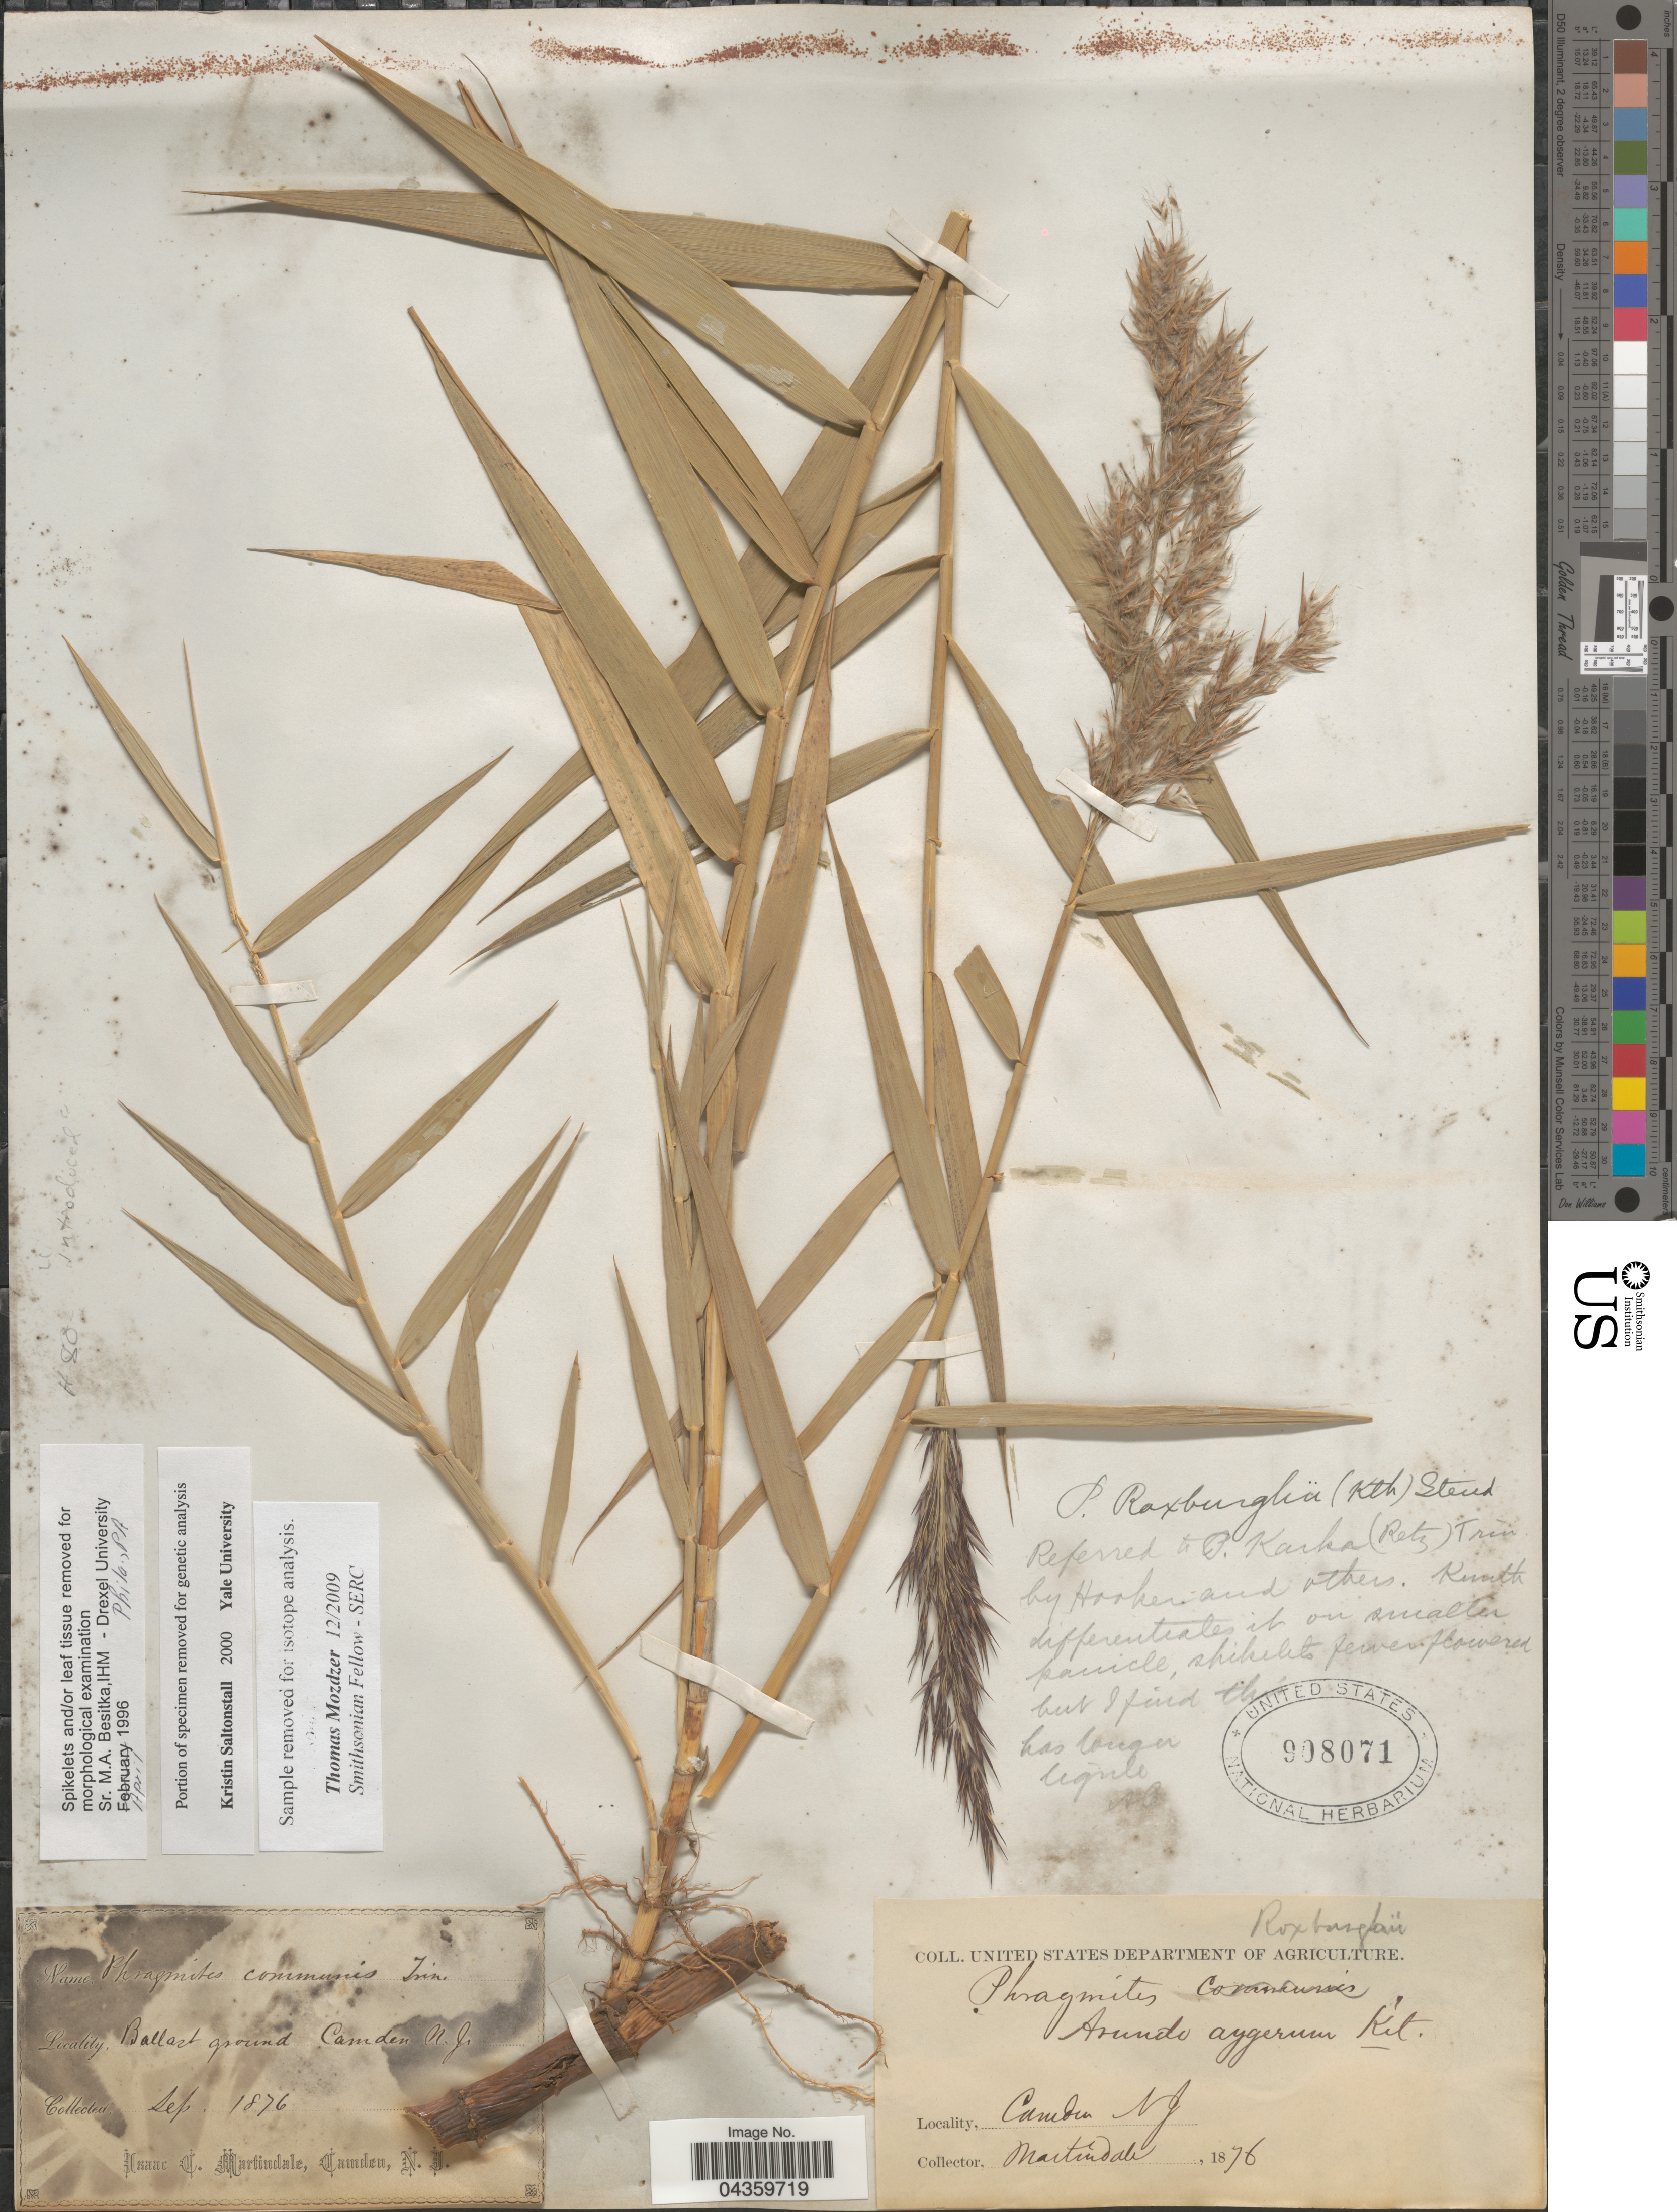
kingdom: Plantae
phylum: Tracheophyta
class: Liliopsida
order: Poales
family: Poaceae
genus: Phragmites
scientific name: Phragmites australis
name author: (Cav.) Trin. ex Steud.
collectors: I. C. Martindale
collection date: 1876-09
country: United States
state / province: New Jersey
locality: Ballast ground, Camden.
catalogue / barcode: US 908071